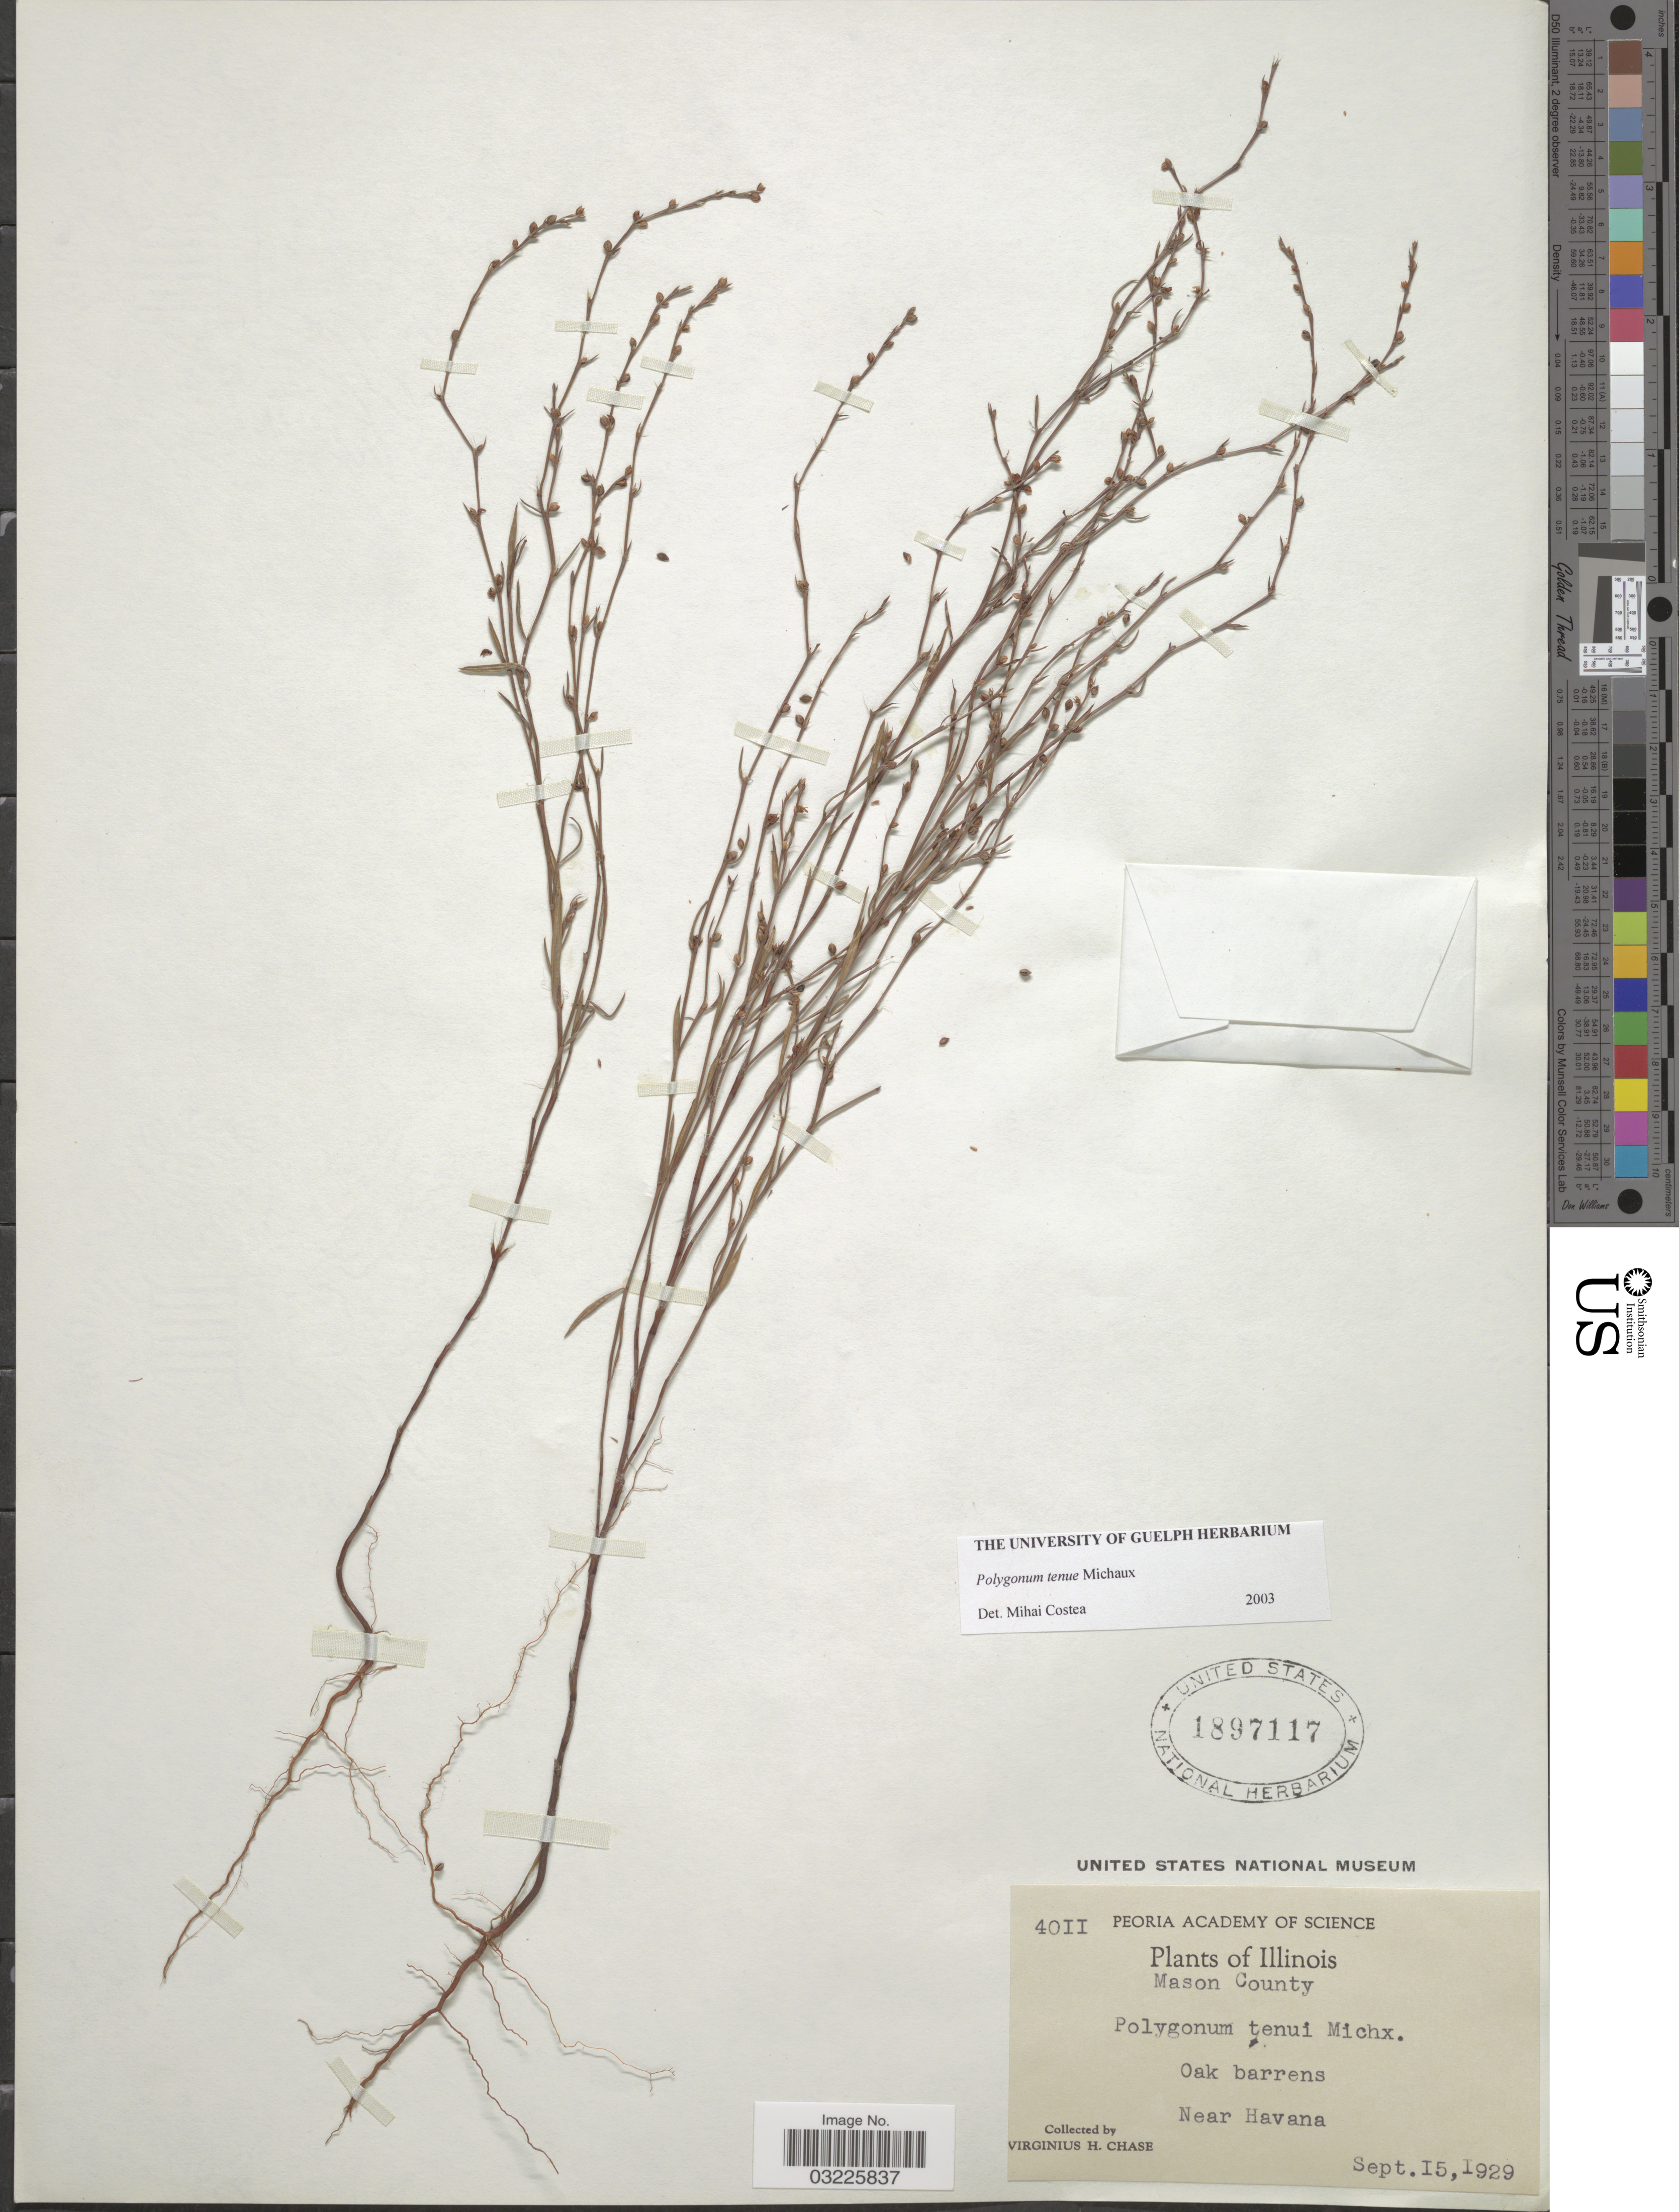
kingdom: Plantae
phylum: Tracheophyta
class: Magnoliopsida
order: Caryophyllales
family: Polygonaceae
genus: Polygonum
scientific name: Polygonum tenue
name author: F. Michx.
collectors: V. H. Chase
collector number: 4011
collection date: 1929-09-15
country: United States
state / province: Illinois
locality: Mason County. Near Havana.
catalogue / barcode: US 1897117